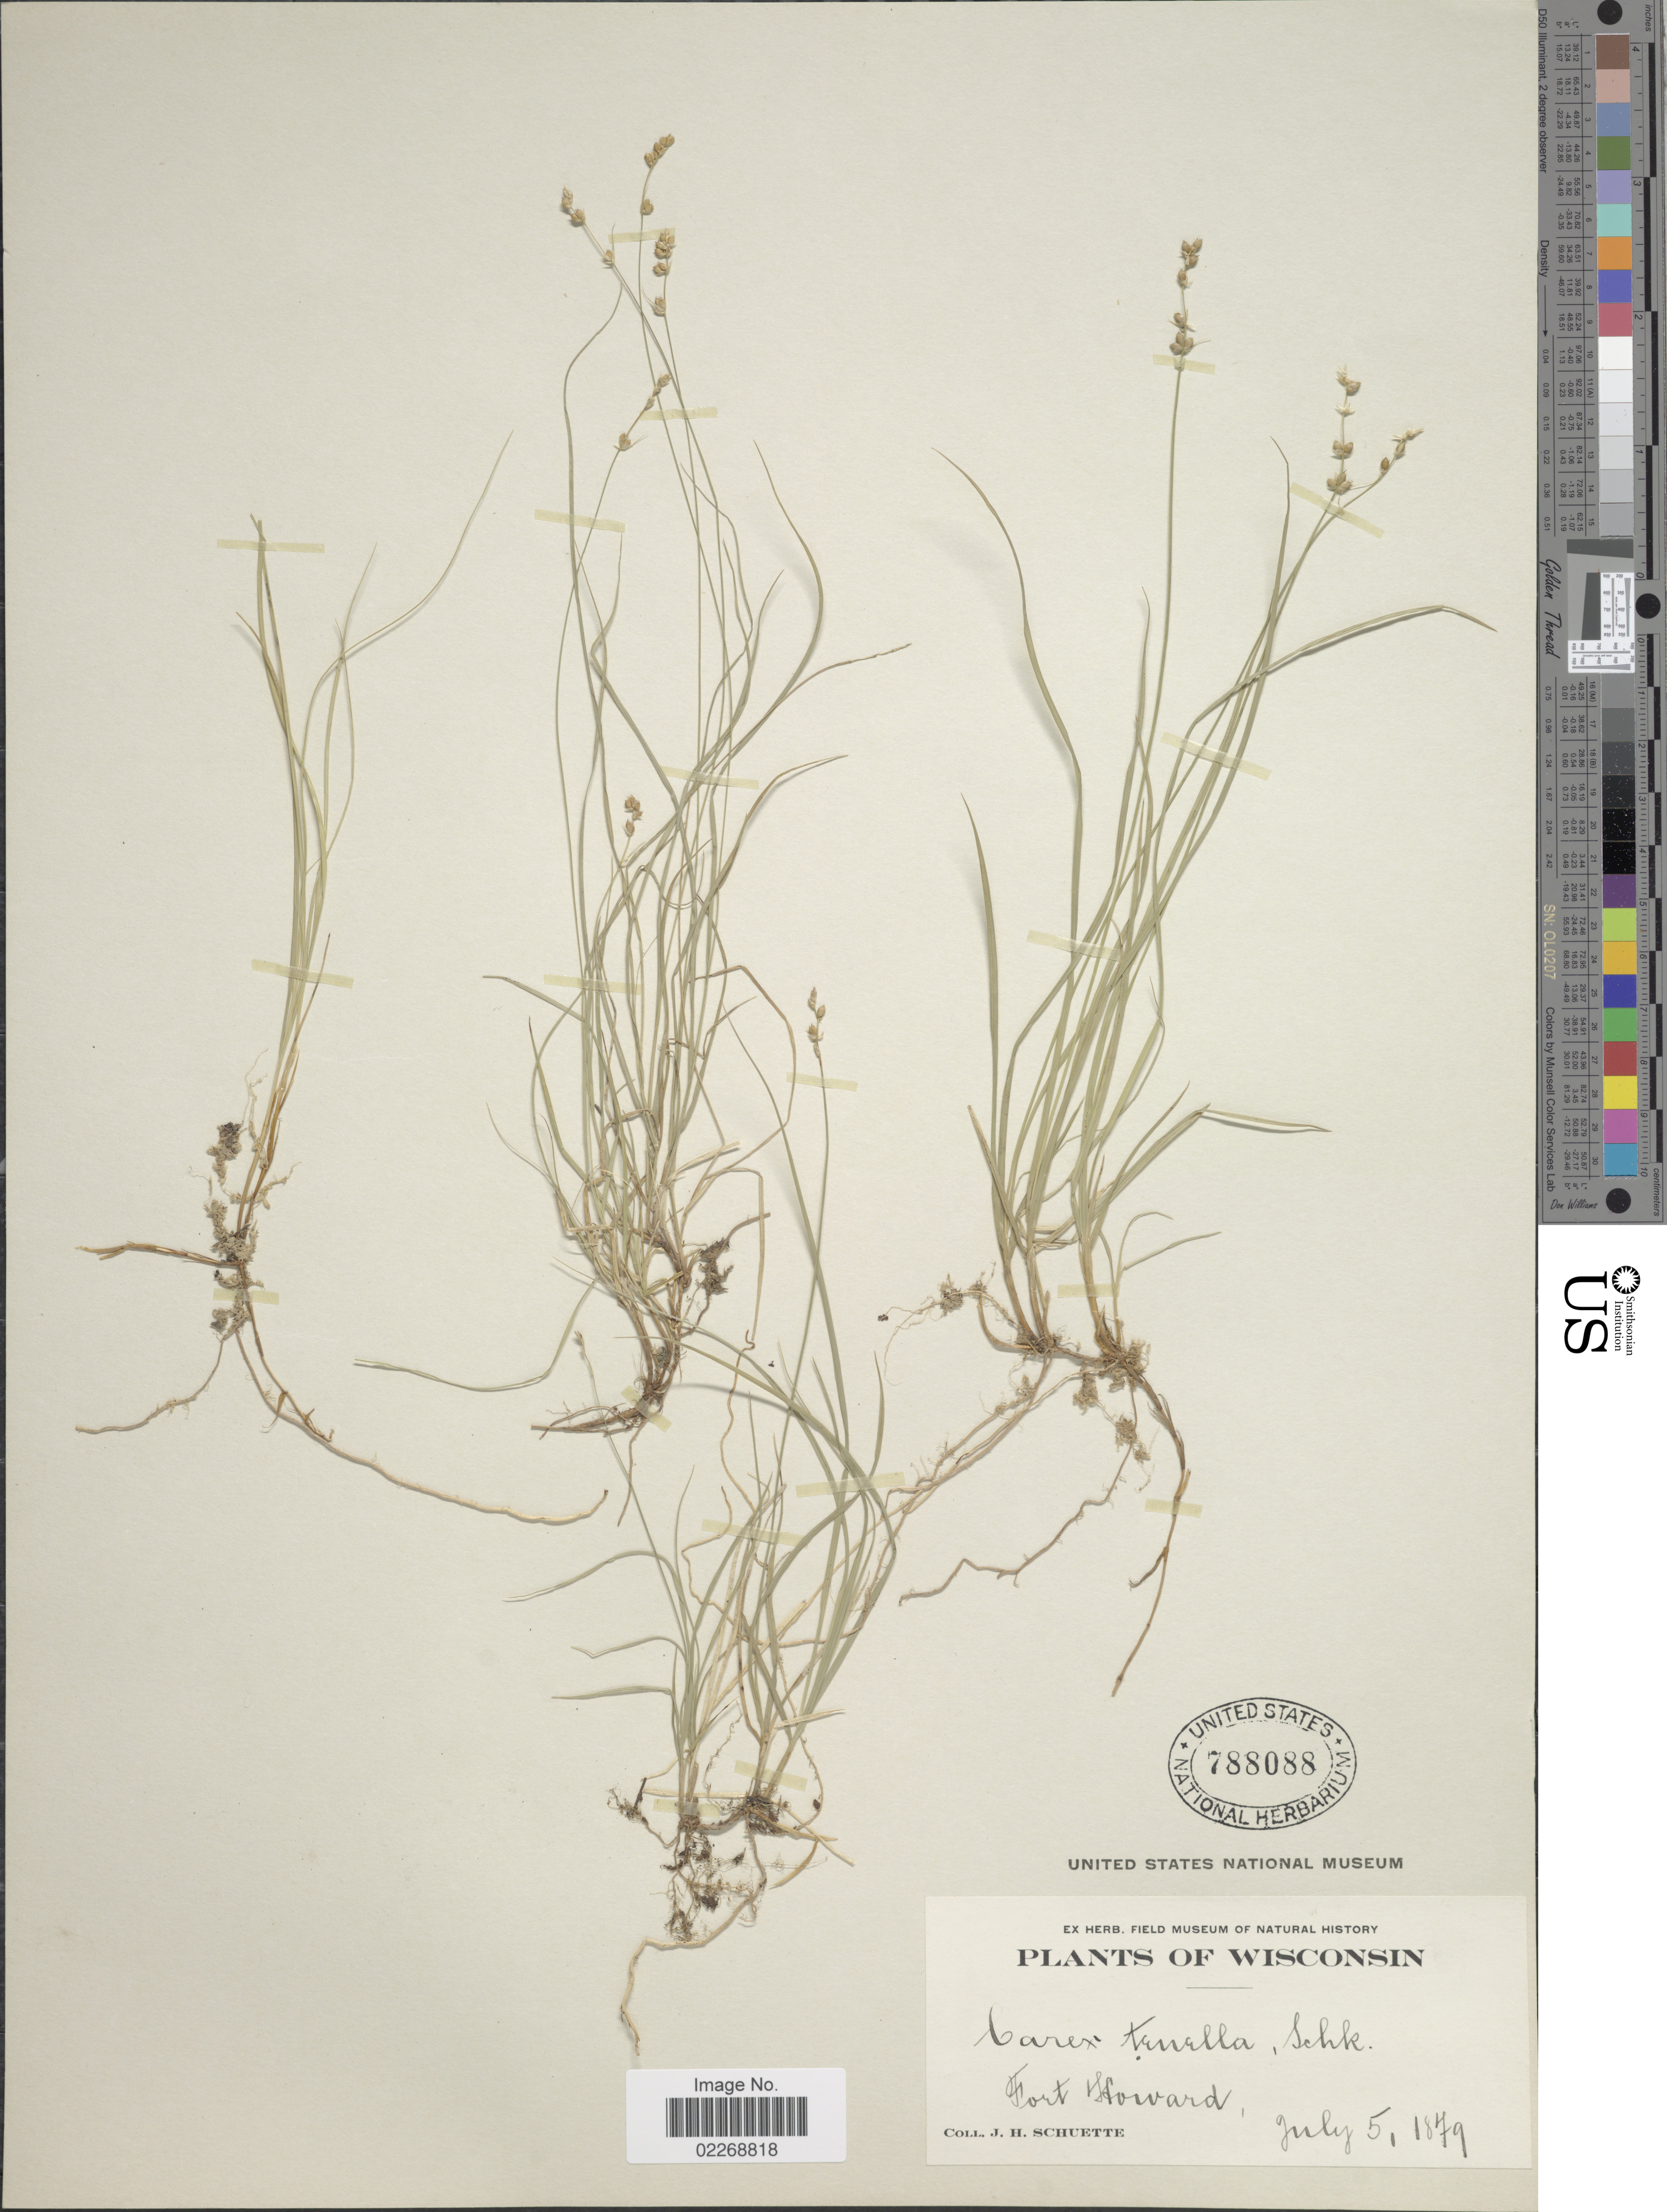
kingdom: Plantae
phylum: Tracheophyta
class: Liliopsida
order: Poales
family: Cyperaceae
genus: Carex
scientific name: Carex disperma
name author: Dewey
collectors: J. H. Schuette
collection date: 1879-07-05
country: United States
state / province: Wisconsin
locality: Fort Howard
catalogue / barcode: US 788088